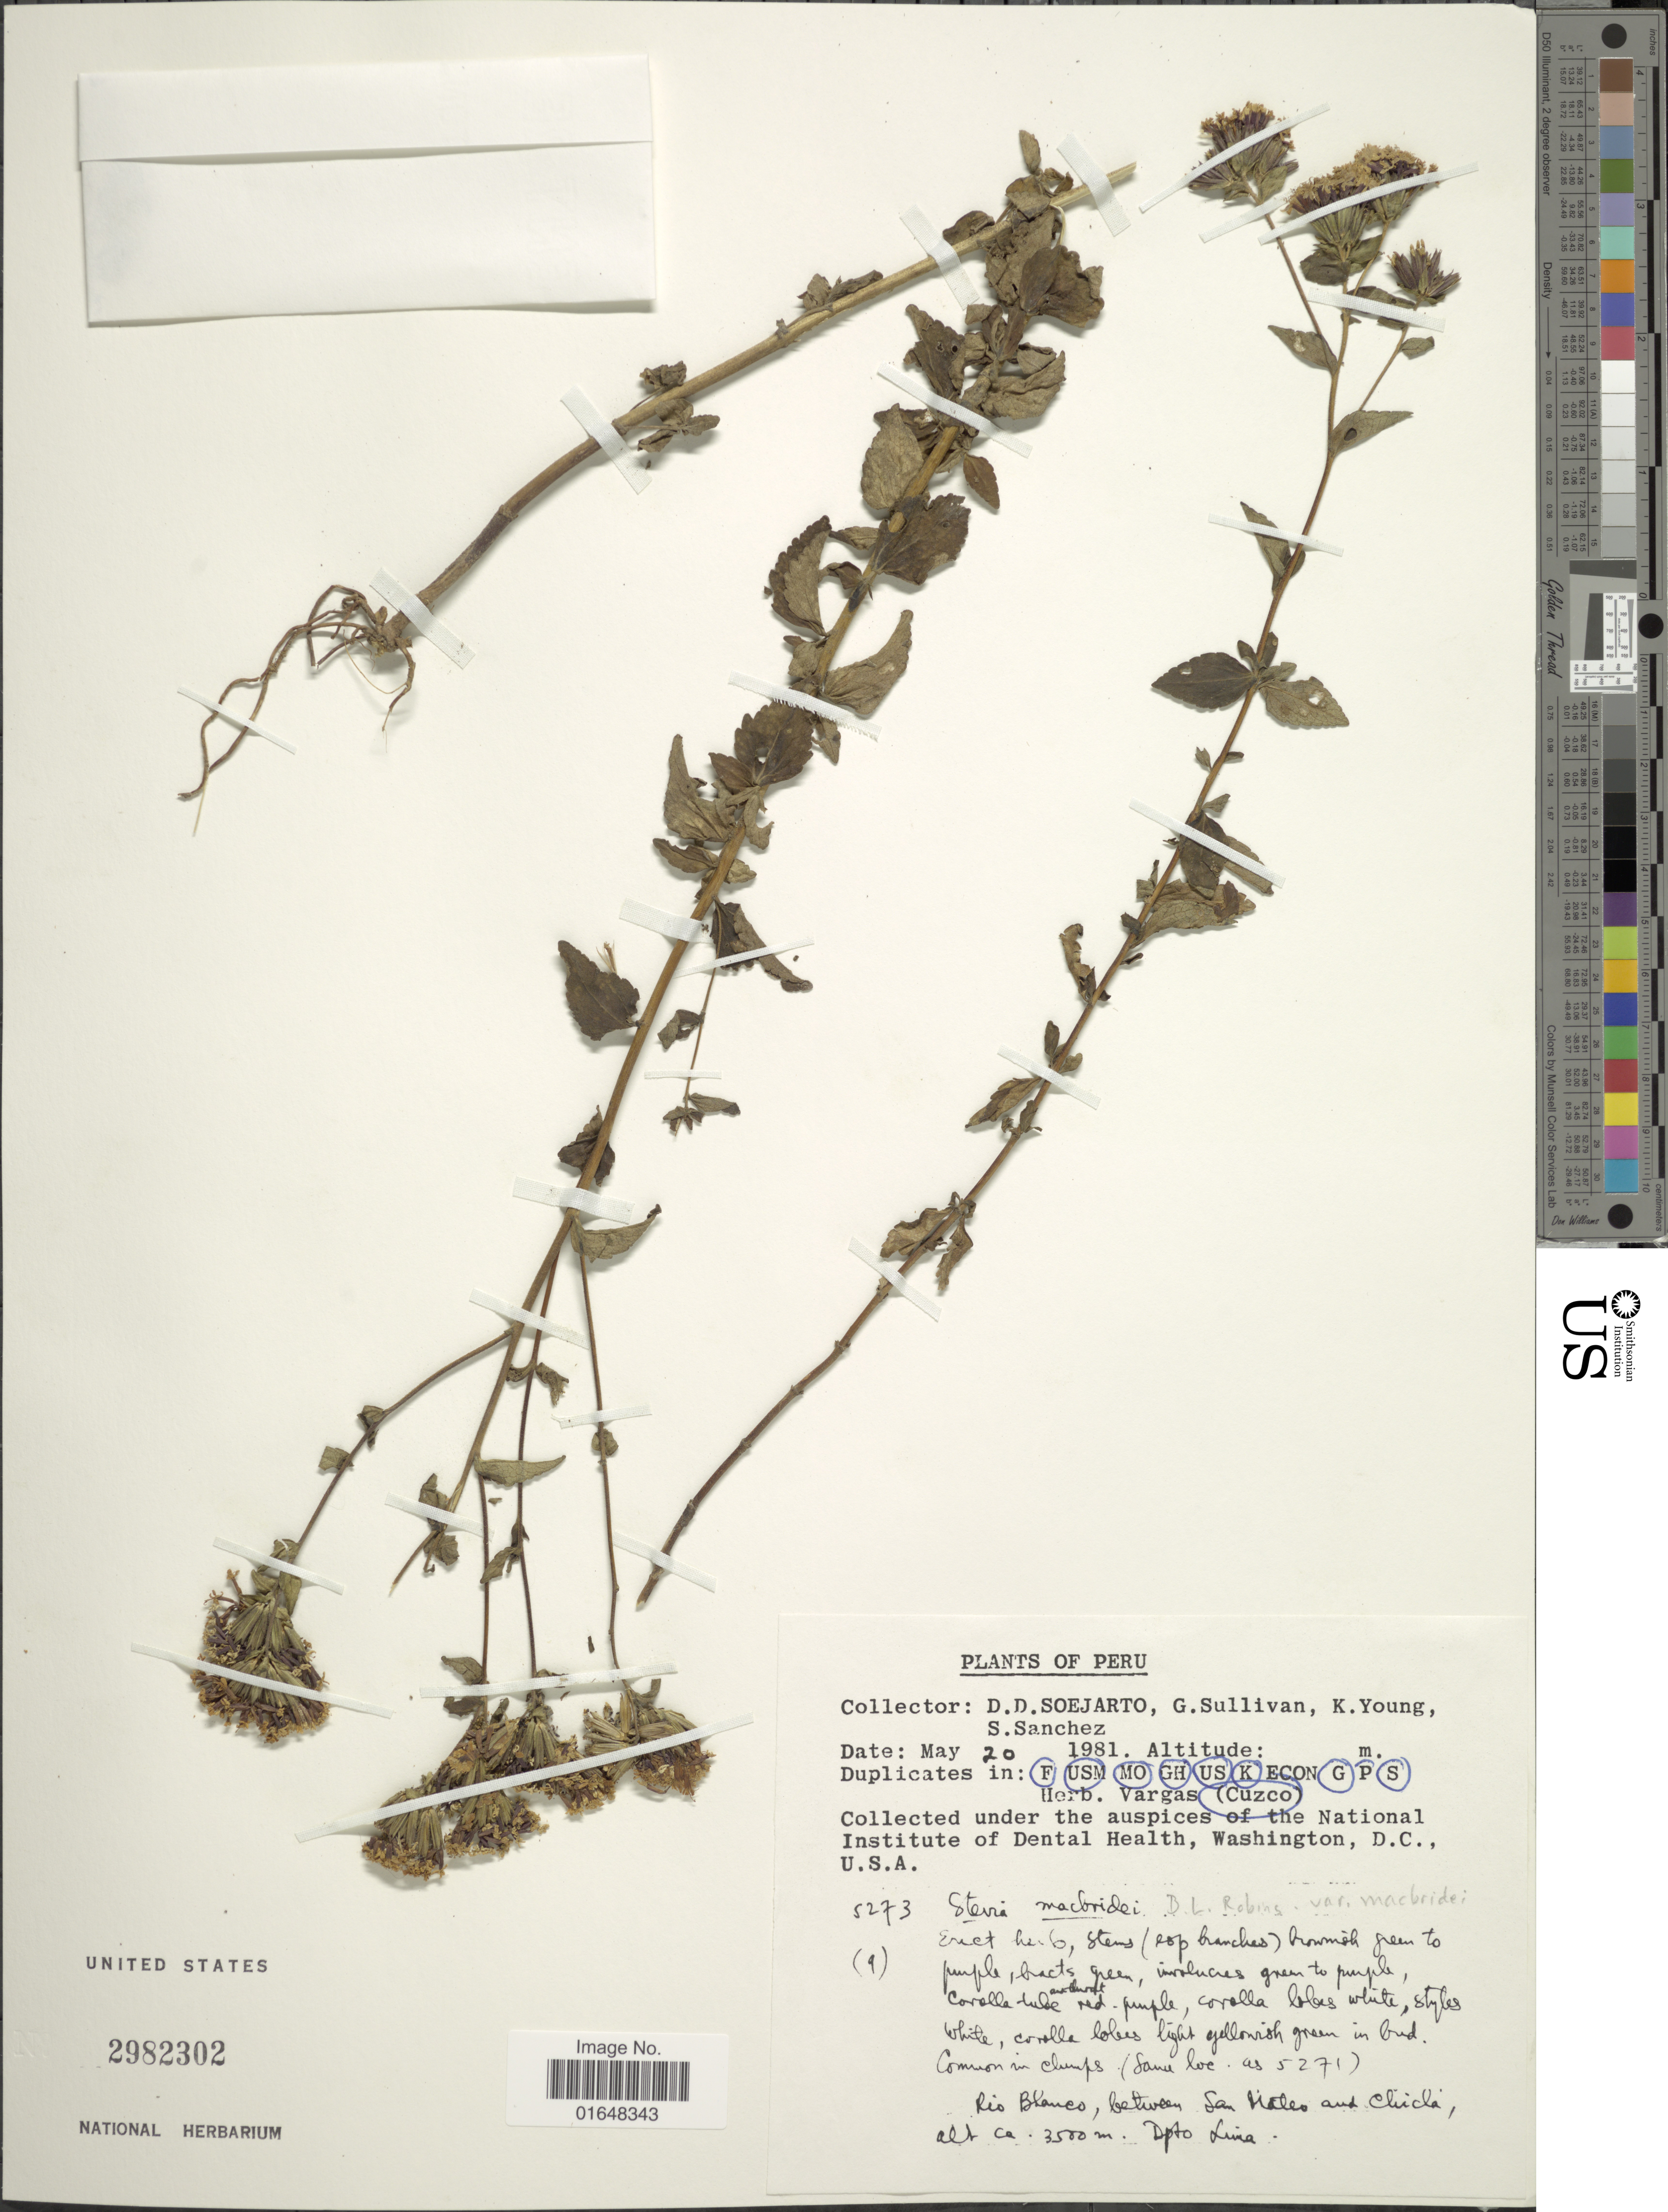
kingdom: Plantae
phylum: Tracheophyta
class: Magnoliopsida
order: Asterales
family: Asteraceae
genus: Stevia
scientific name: Stevia macbridei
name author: B.L. Rob.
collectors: G. Sullivan, K. Young & S. Sanchez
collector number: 5273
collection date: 1981-05-20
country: Peru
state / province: Lima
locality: Rio Blanco, between San Mateo and Chicla, Dpto. Lima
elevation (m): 3500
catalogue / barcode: US 2982302